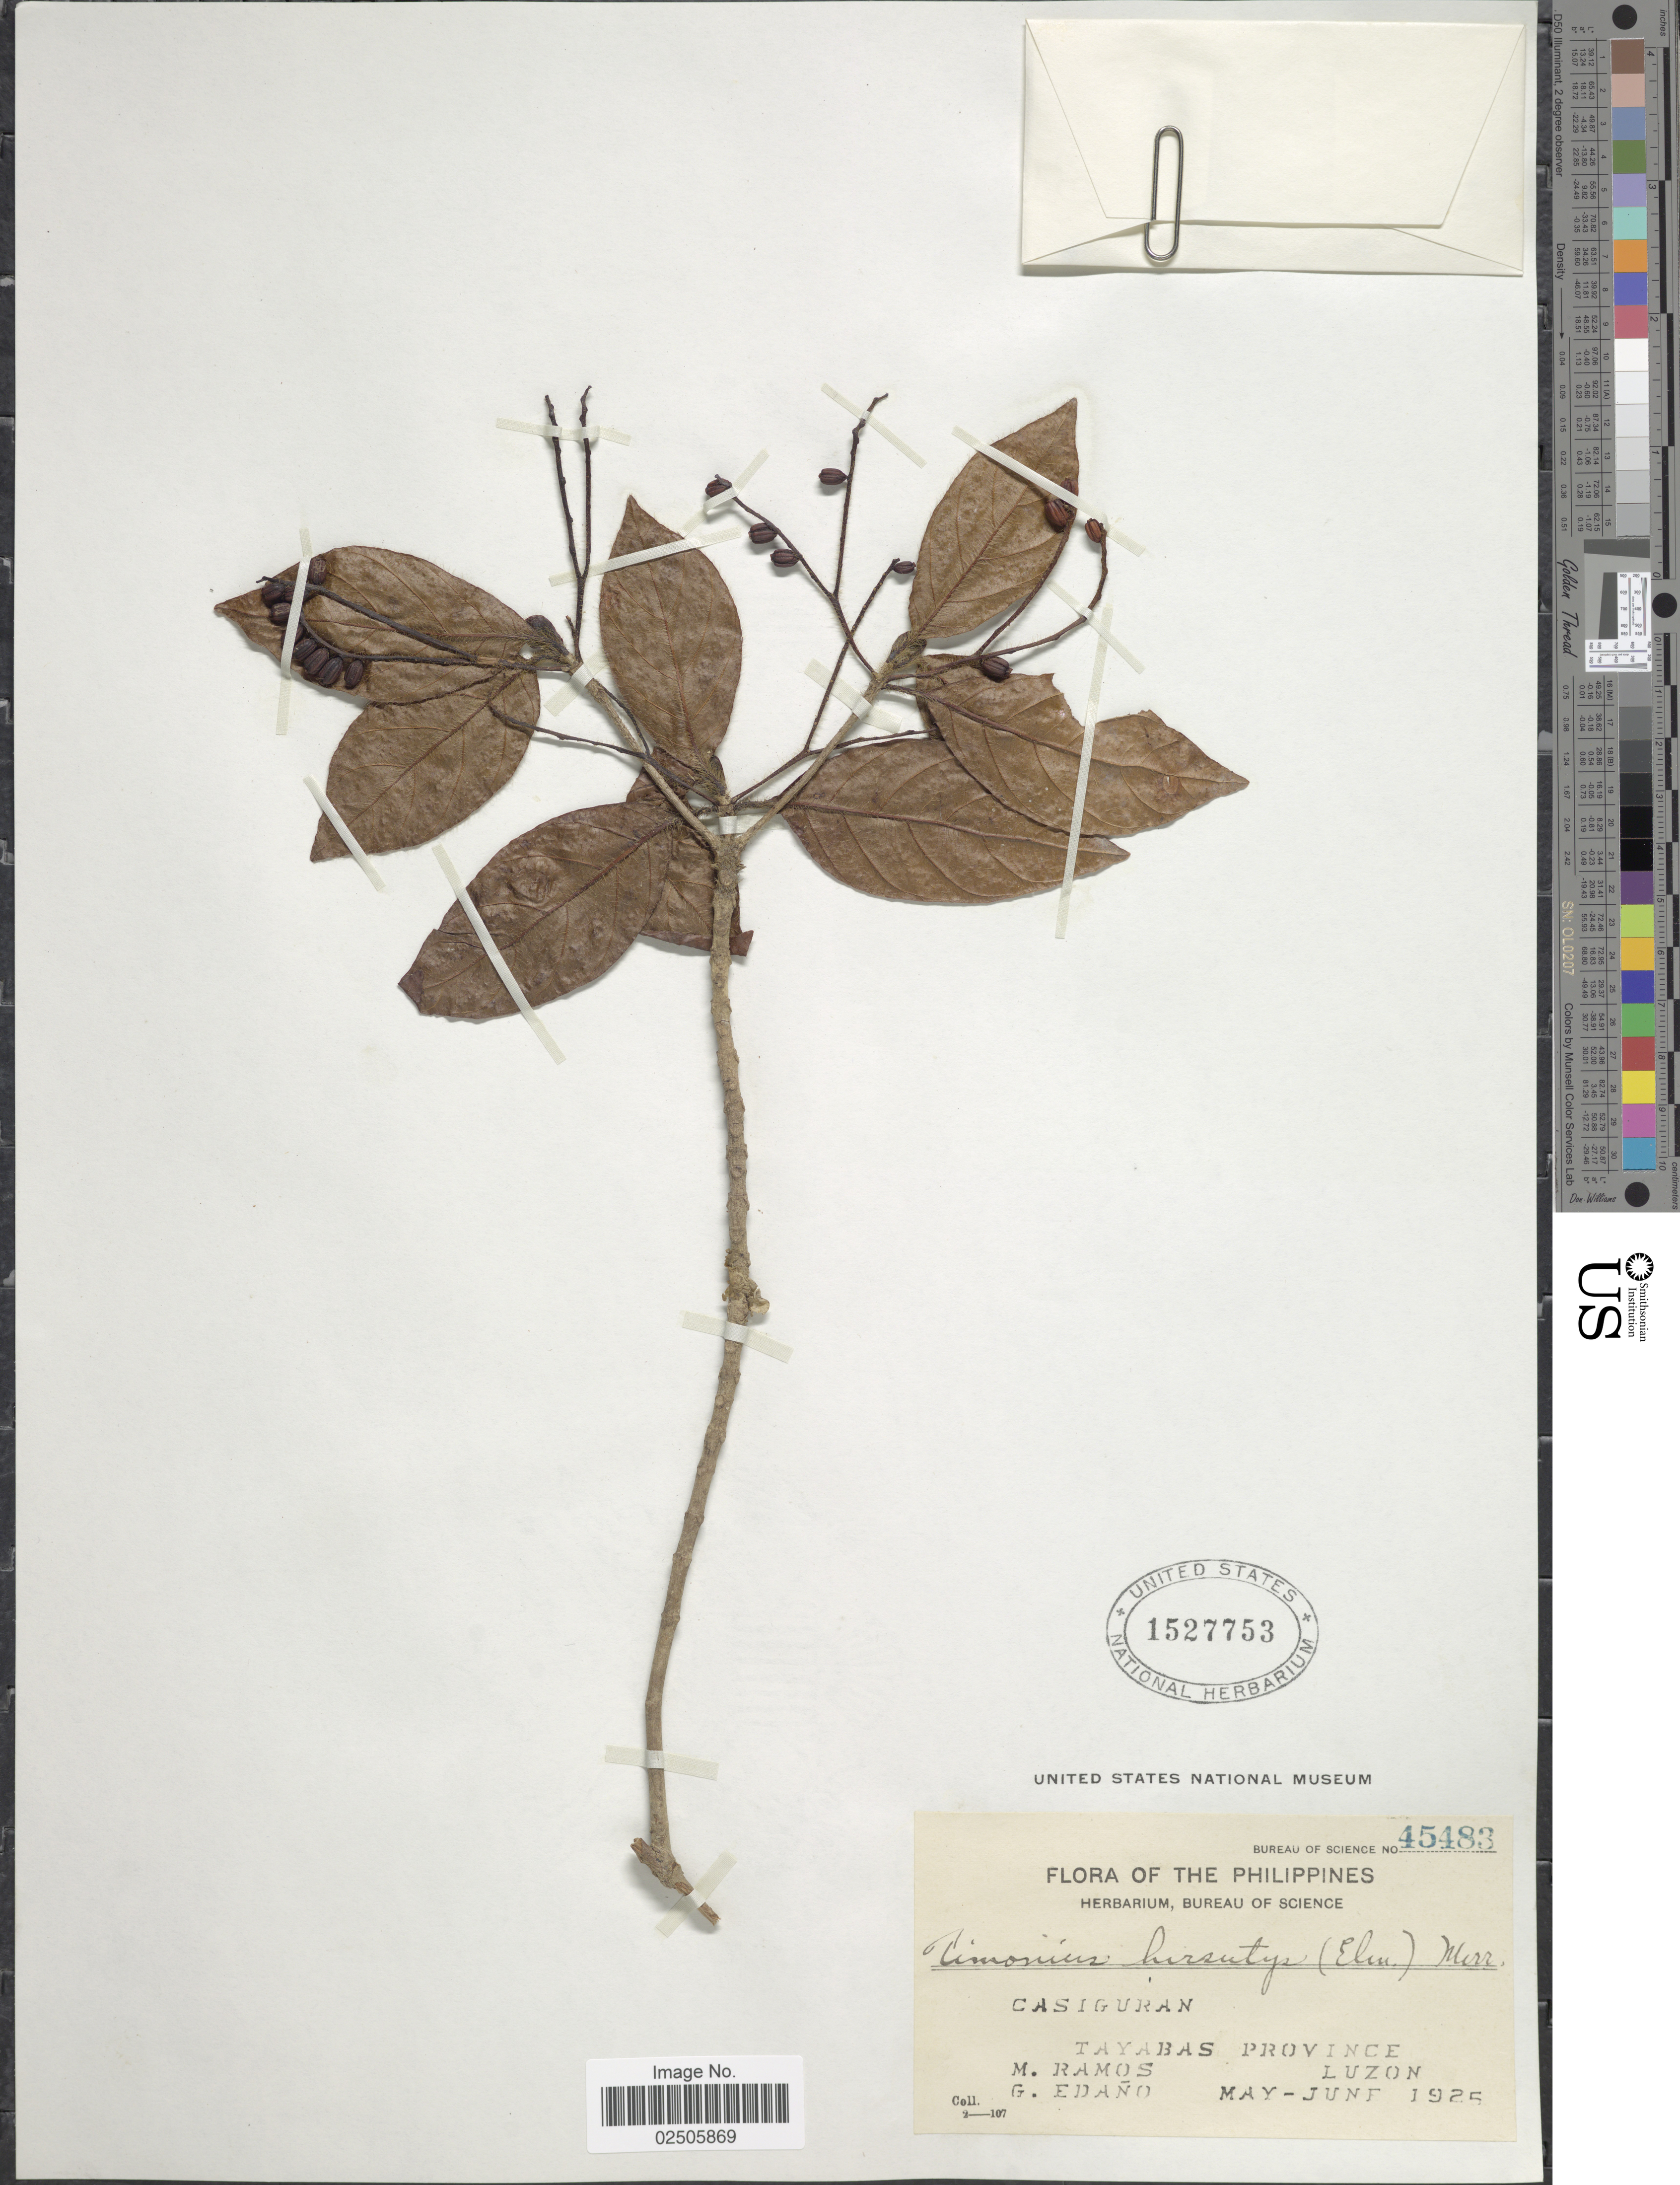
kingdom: Plantae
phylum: Tracheophyta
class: Magnoliopsida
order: Gentianales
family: Rubiaceae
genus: Timonius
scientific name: Timonius hirsutus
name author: (Elmer) Merr.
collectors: M. Ramos & G. Edaño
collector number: Bureau Of Science 45483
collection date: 1925-05/1925-06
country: Philippines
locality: Casiguran, Tayabas Province, Luzon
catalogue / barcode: US 1527753